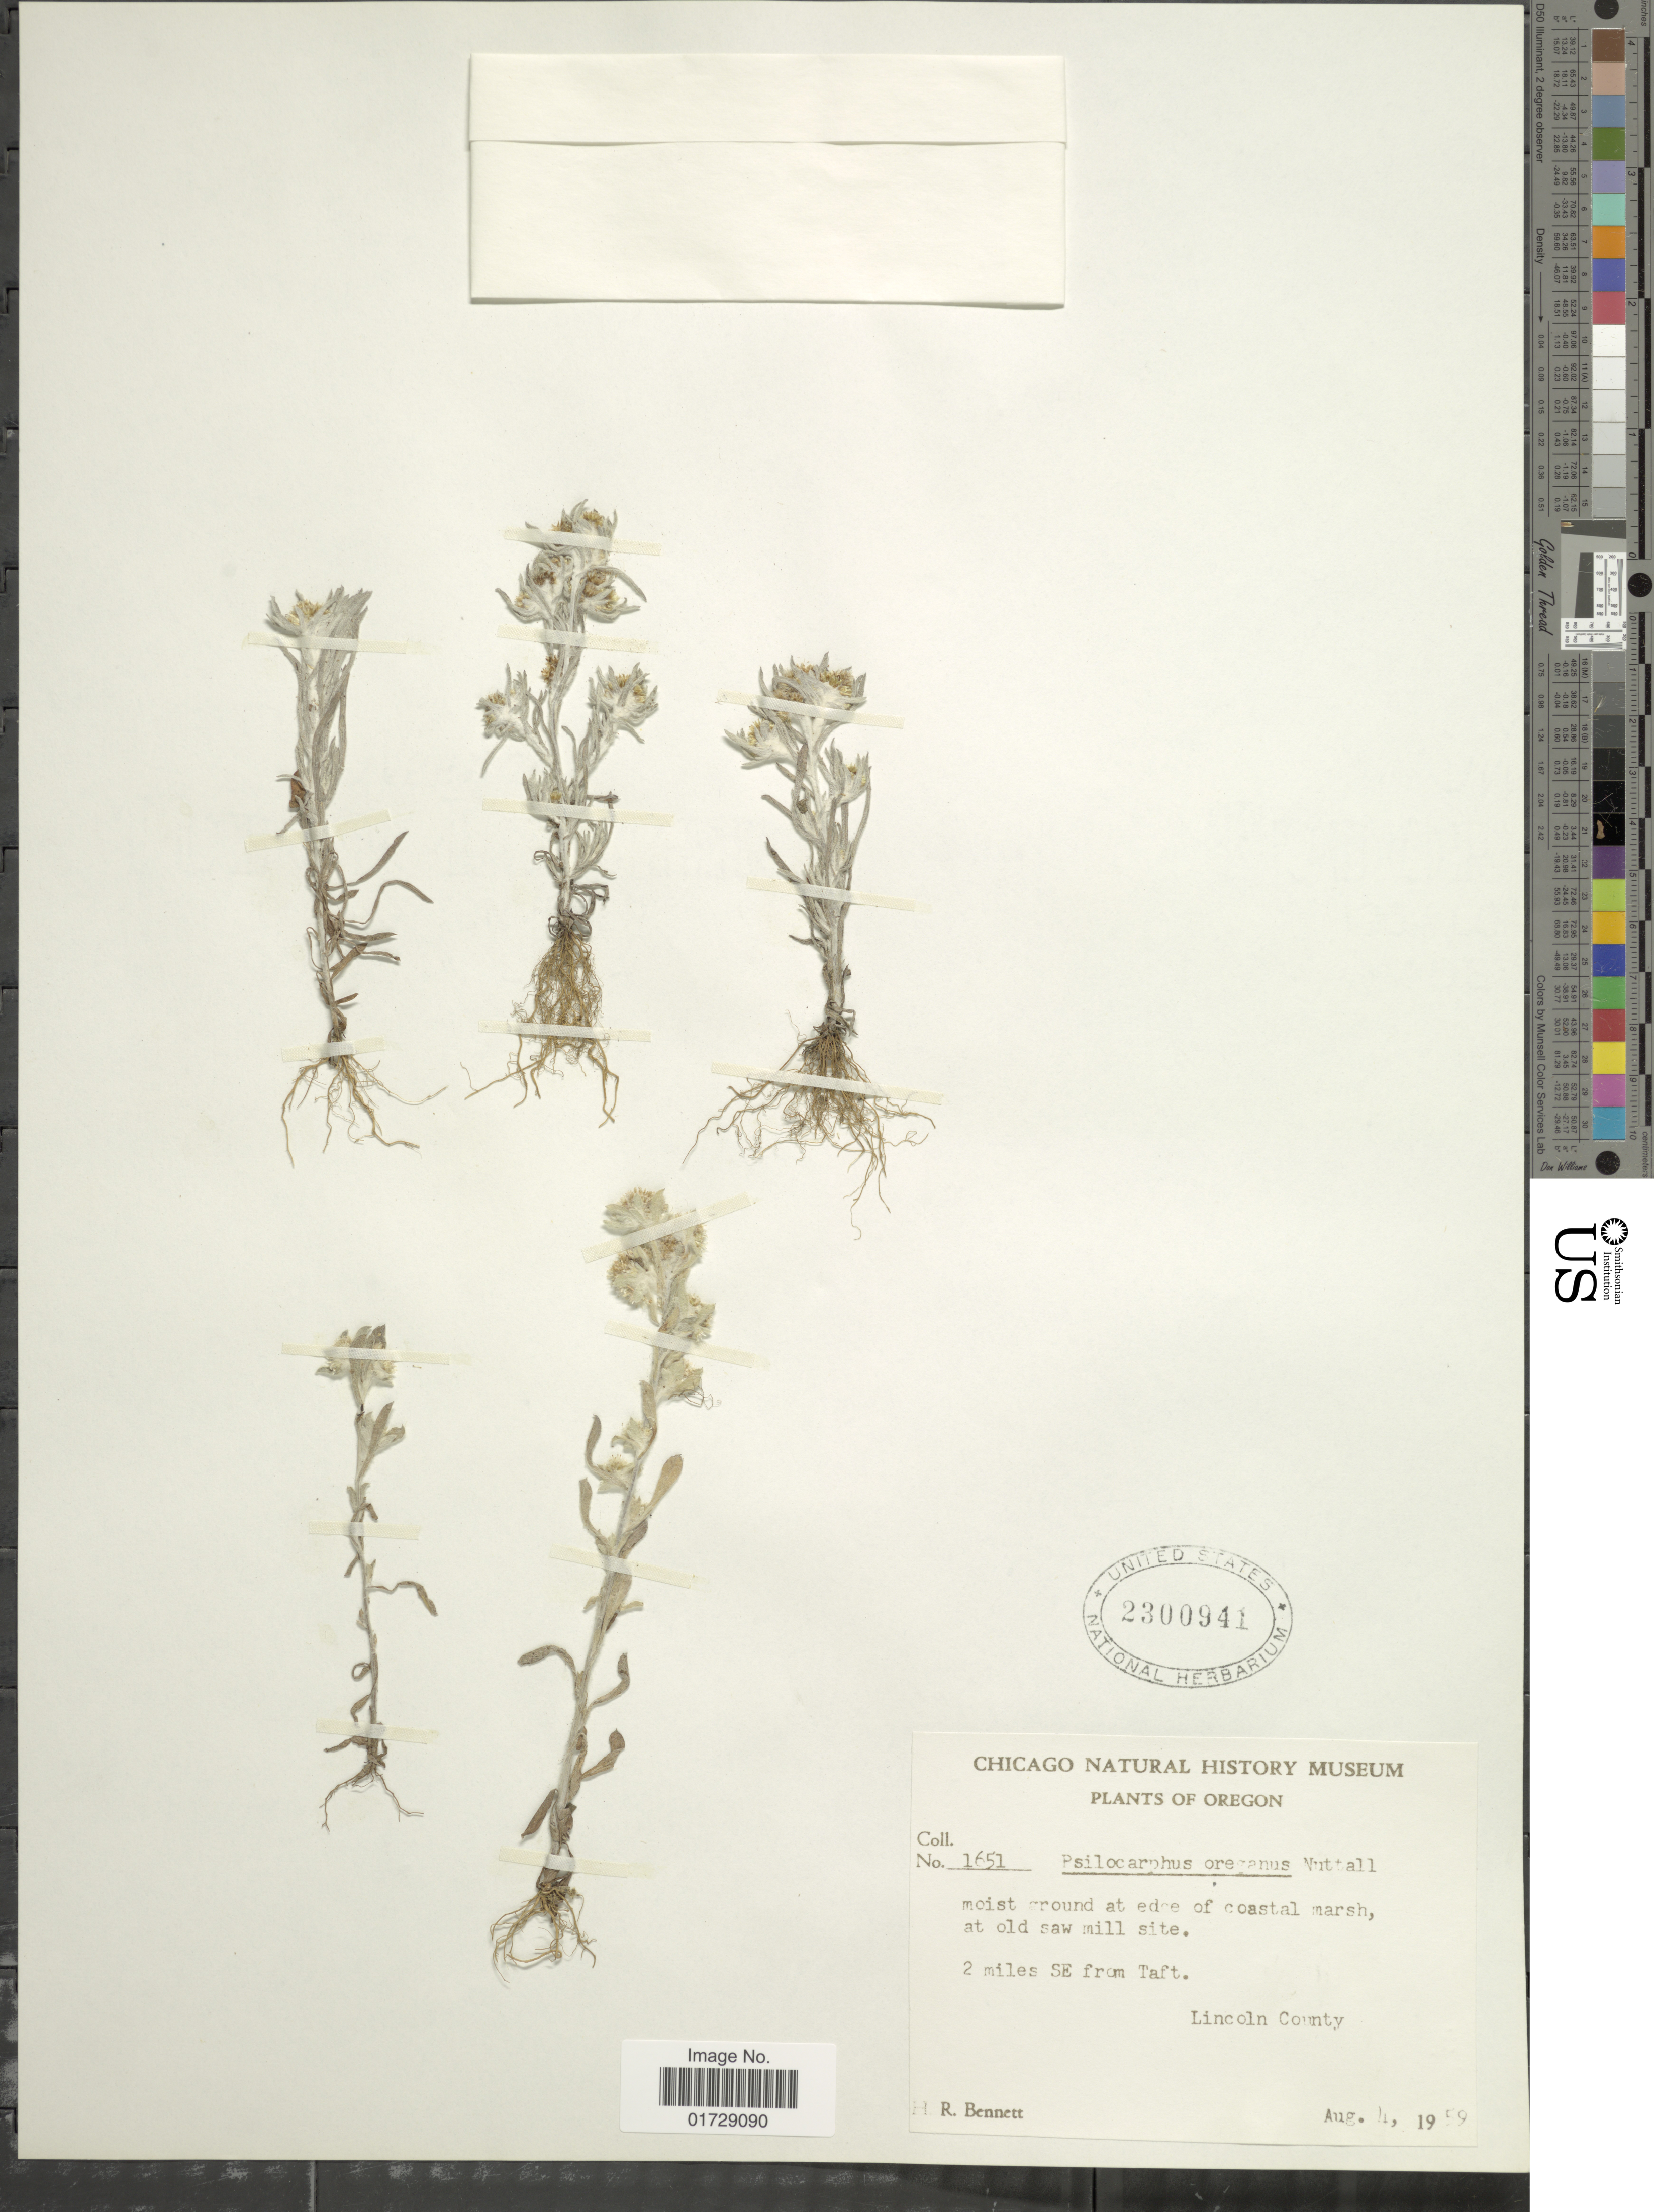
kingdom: Plantae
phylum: Tracheophyta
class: Magnoliopsida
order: Asterales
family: Asteraceae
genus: Psilocarphus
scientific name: Psilocarphus oregonus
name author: Nutt.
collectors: H. R. Bennett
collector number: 1651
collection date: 1959-08-04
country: United States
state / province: Oregon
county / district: Lincoln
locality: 2 miles SE from Taft, Lincoln County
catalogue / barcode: US 2300941